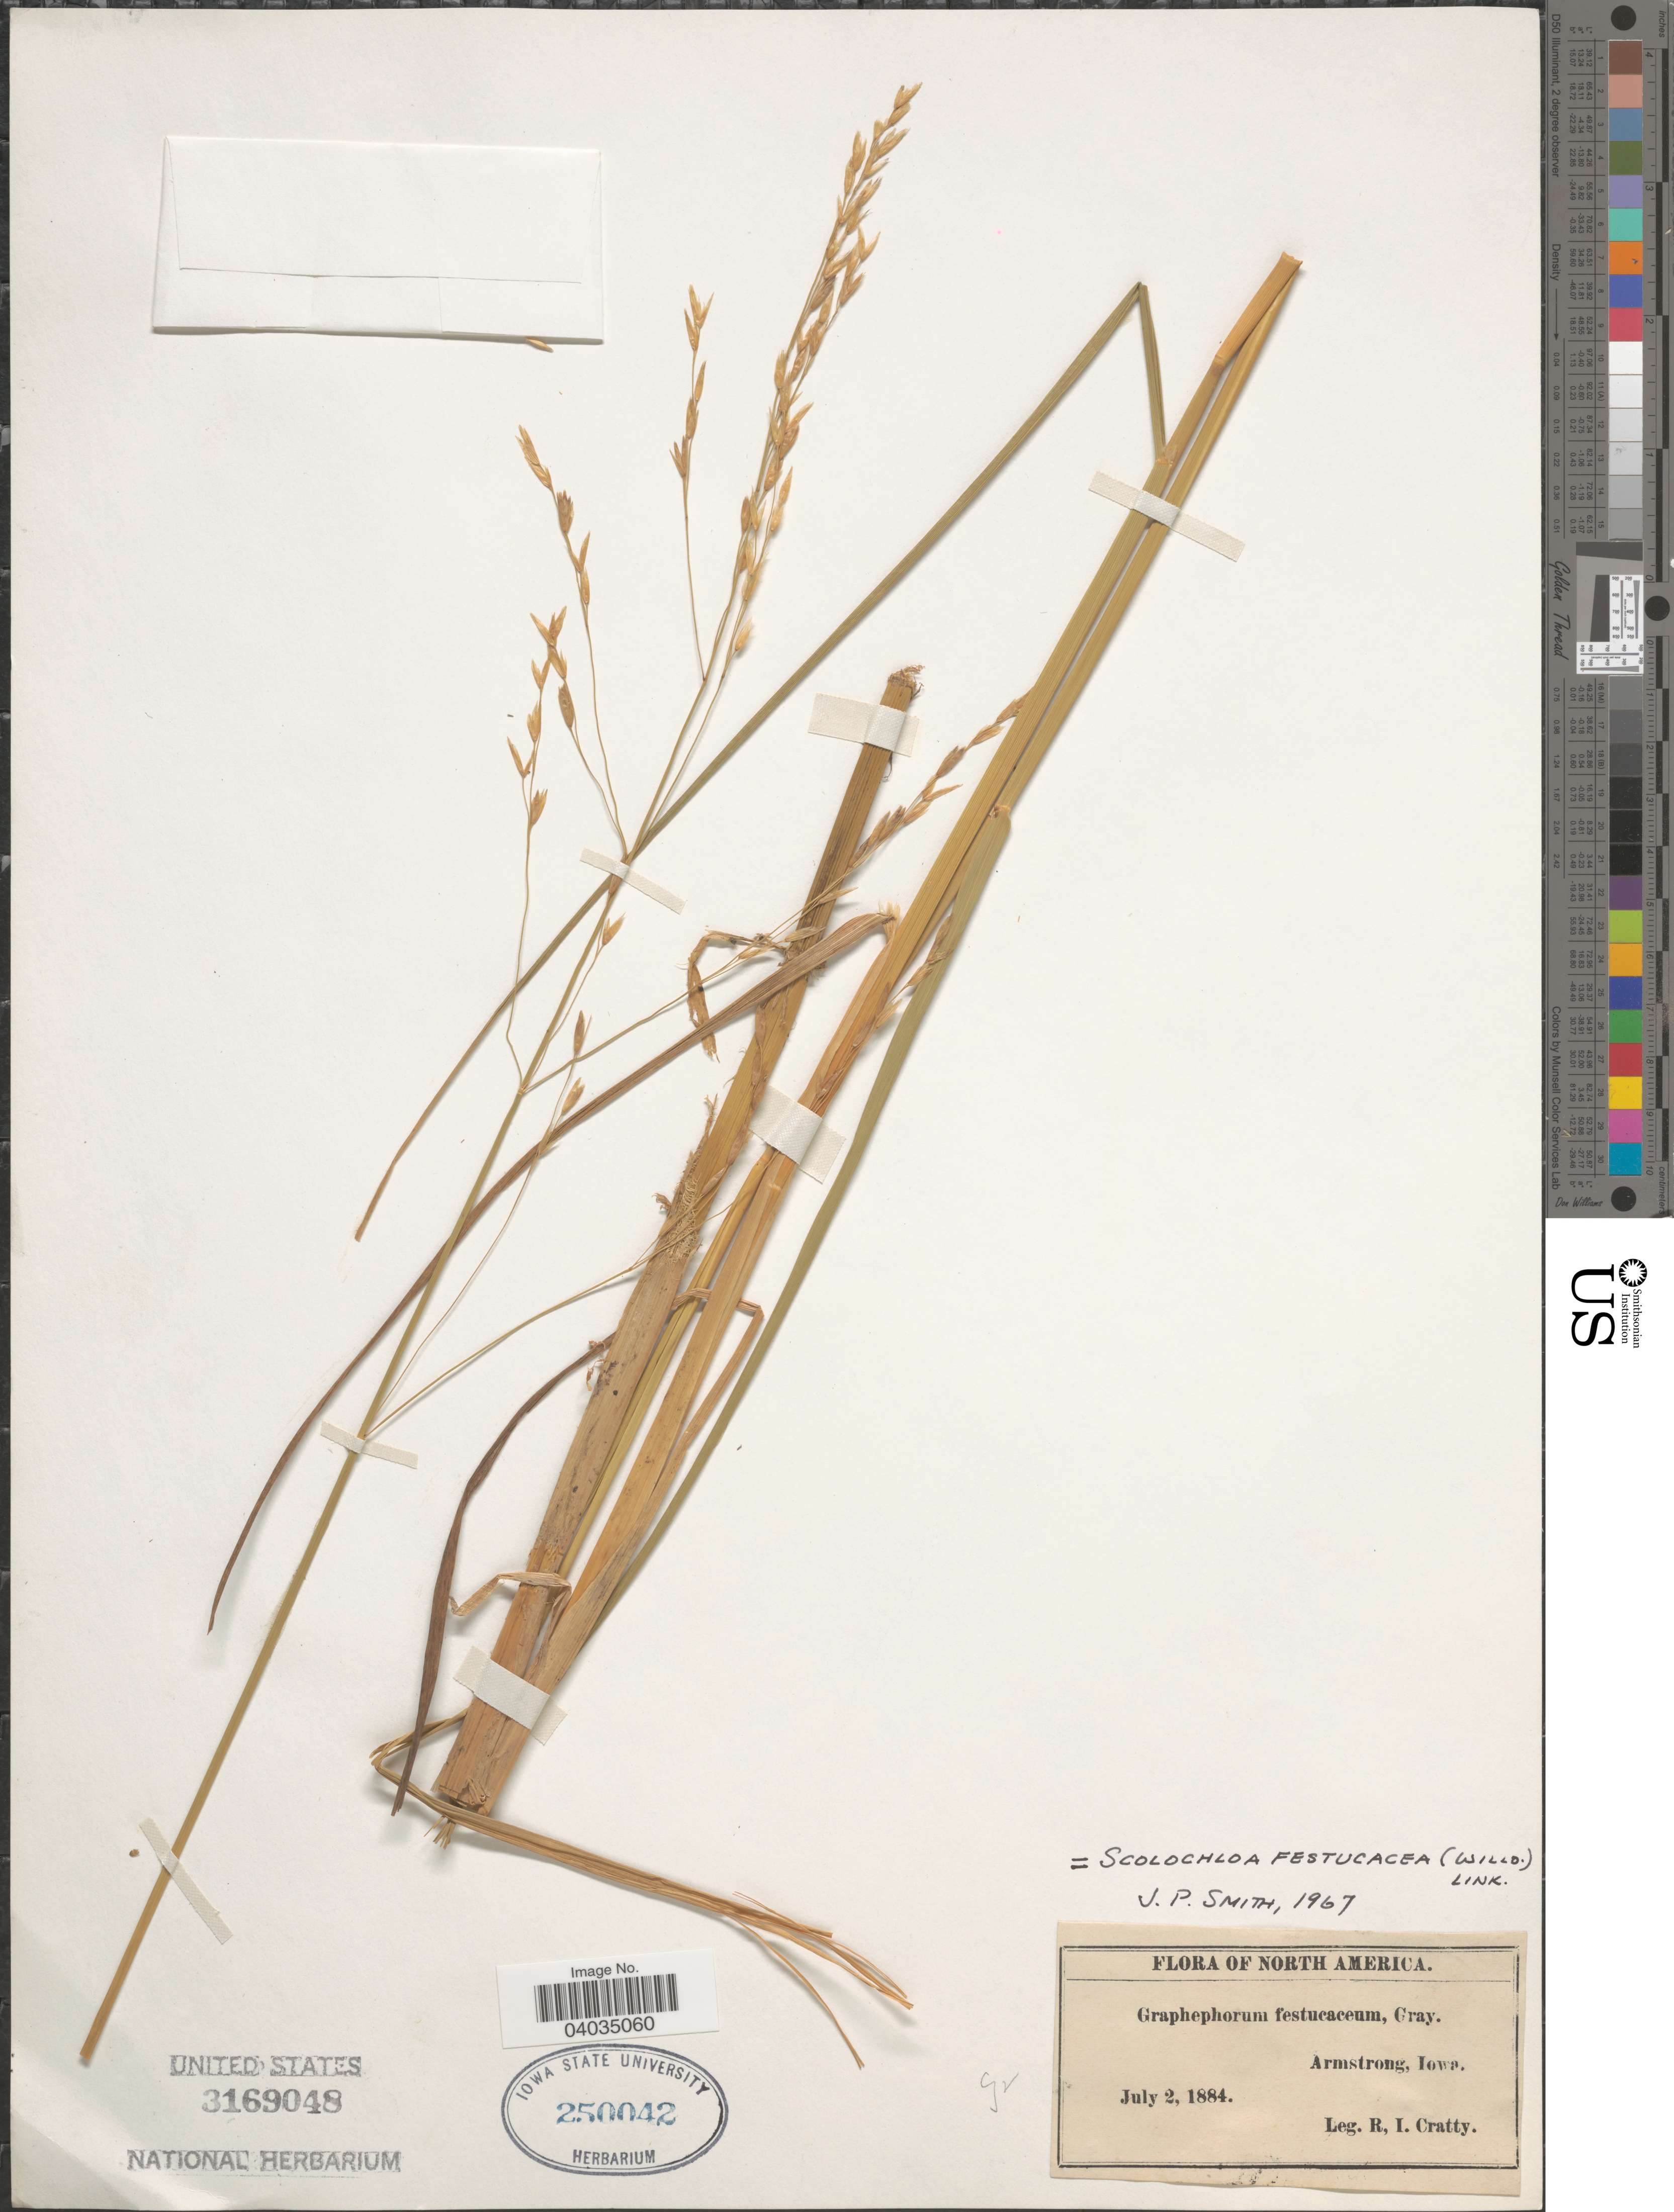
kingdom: Plantae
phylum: Tracheophyta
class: Liliopsida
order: Poales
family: Poaceae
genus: Scolochloa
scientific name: Scolochloa festucacea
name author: (Willd.) Link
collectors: R. Cratty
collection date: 1884-07-02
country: United States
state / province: Iowa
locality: Armstrong.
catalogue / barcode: US 3169048